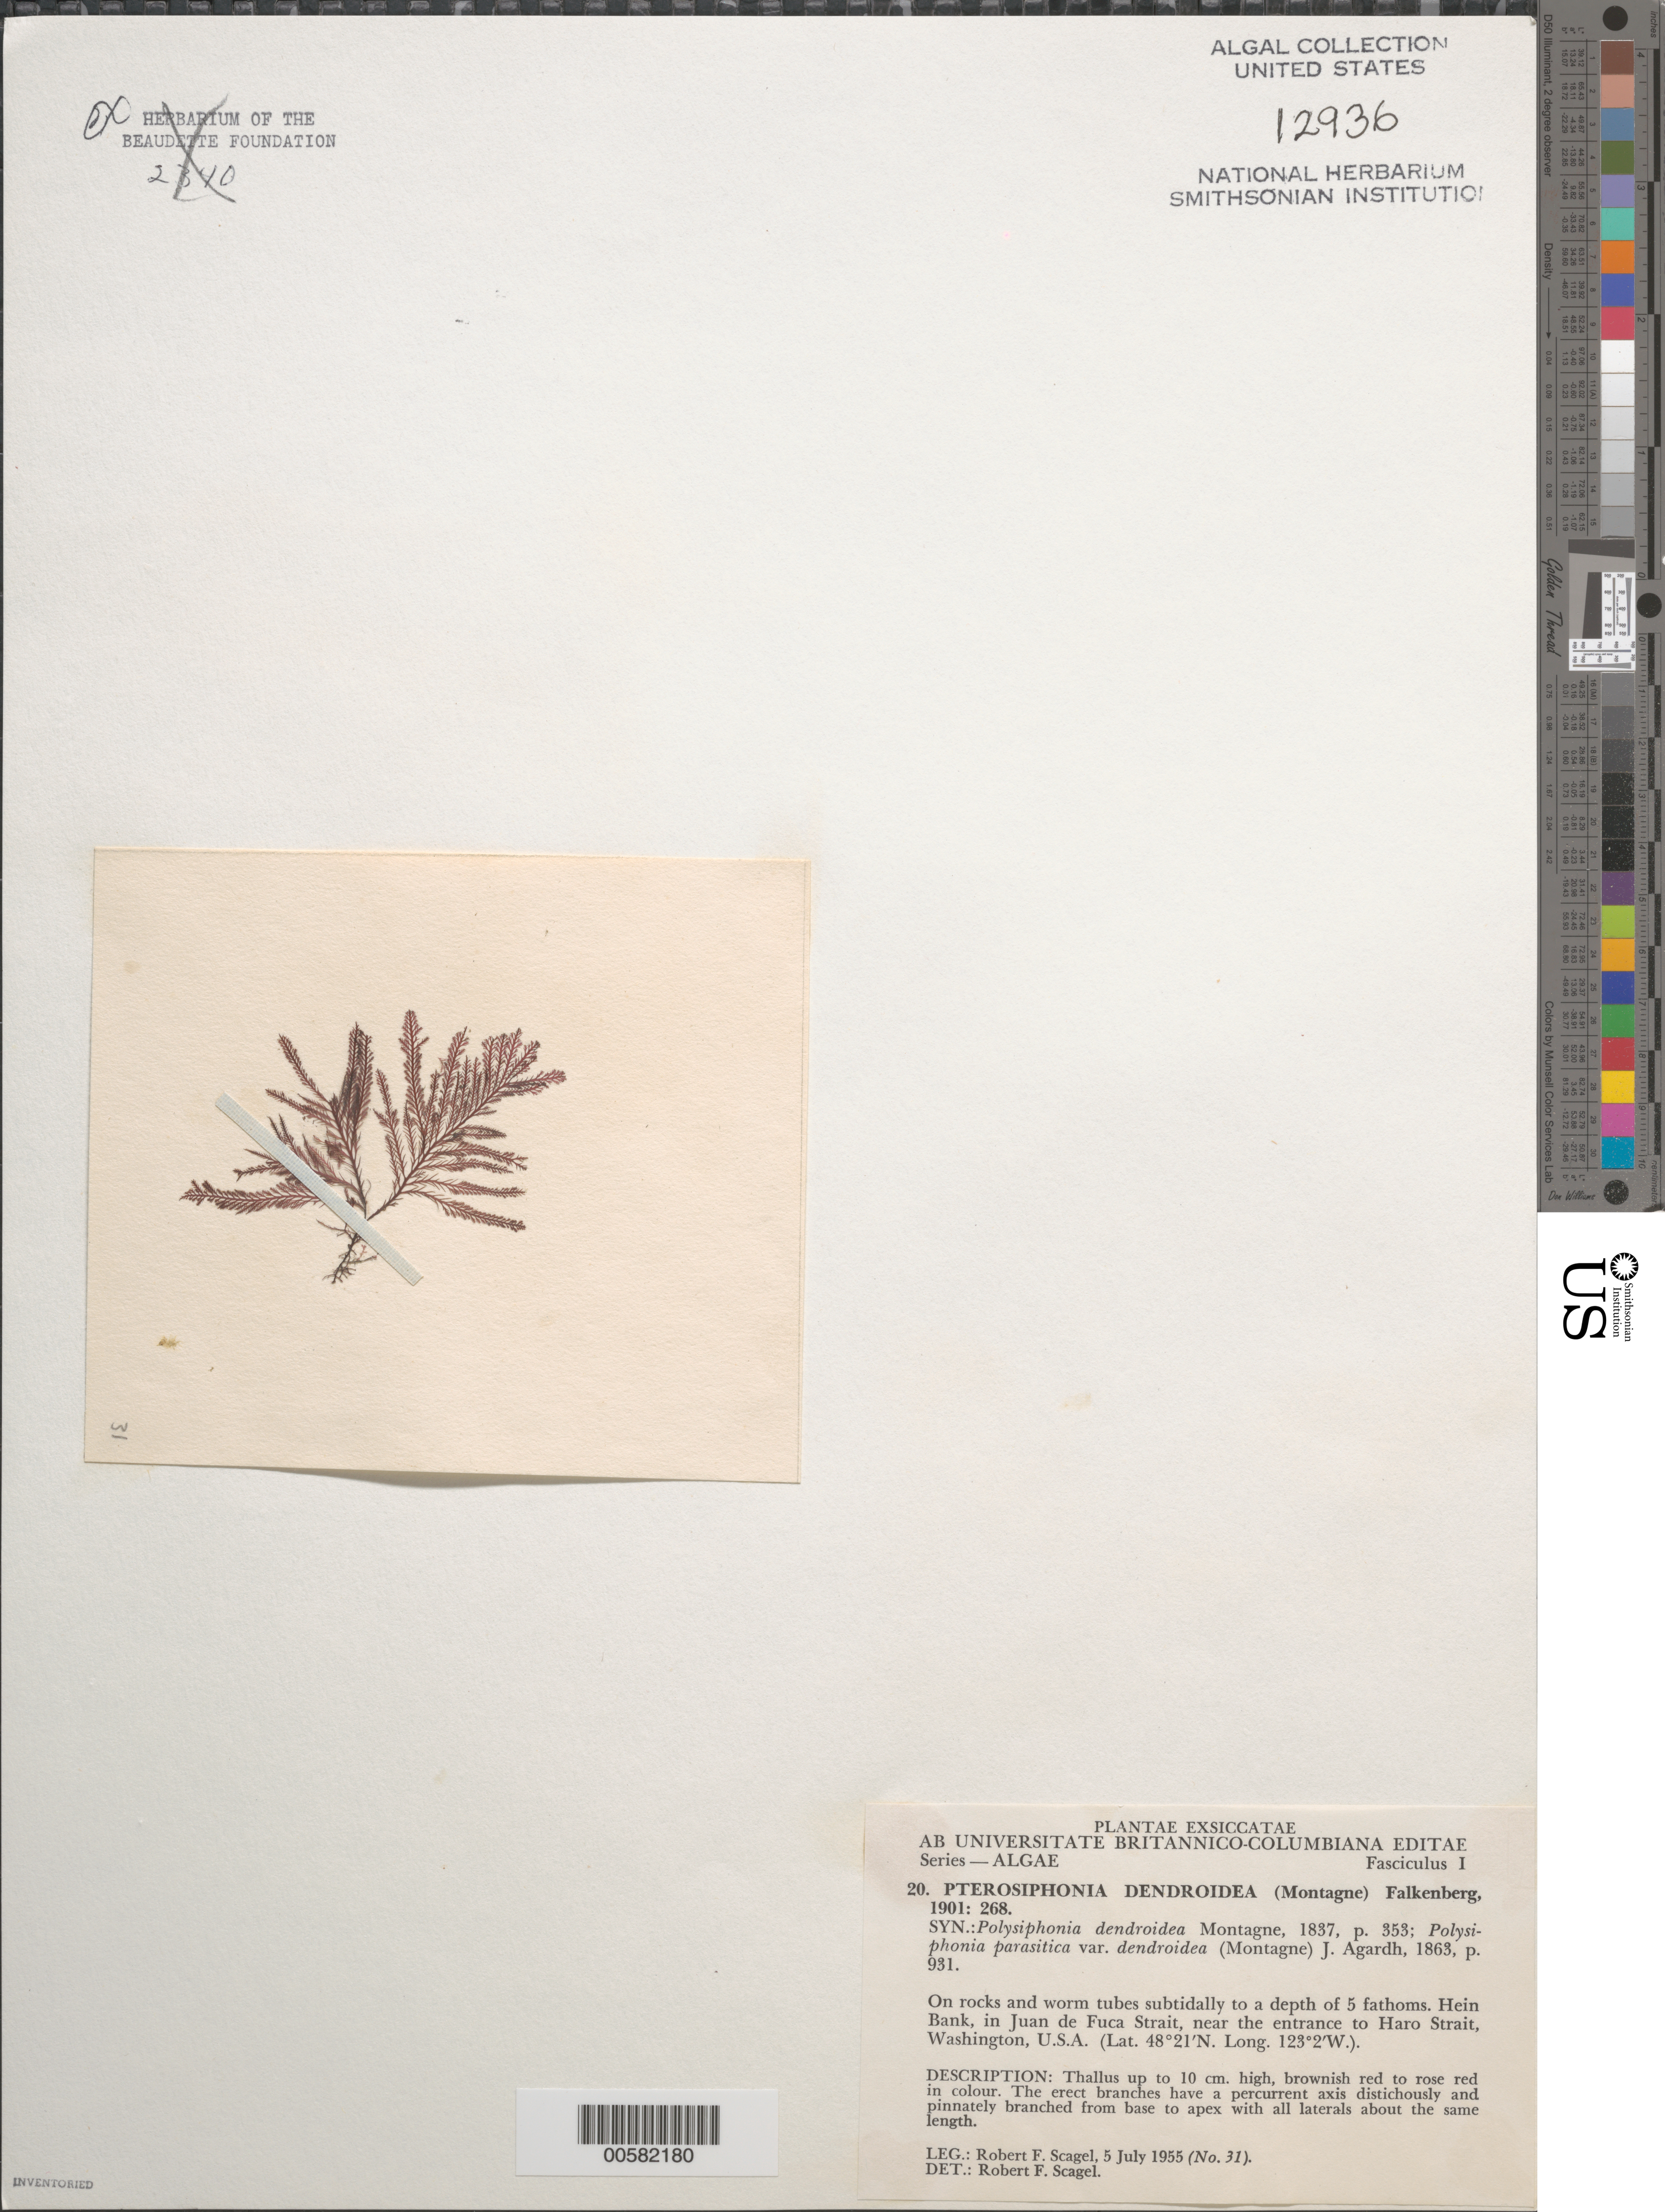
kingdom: Plantae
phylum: Rhodophyta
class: Florideophyceae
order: Ceramiales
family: Rhodomelaceae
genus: Symphyocladiella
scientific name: Symphyocladiella dendroidea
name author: (Montagne) Bustamante et al.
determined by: Algae name updating Project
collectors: R. F. Scagel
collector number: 31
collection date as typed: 05 Jul 1955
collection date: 1955-07-05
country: United States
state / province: Washington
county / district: San Juan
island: San Juan Islands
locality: Hein Bank, Strait of Juan de Fuca, near Haro Strait entrance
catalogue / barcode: US 12936